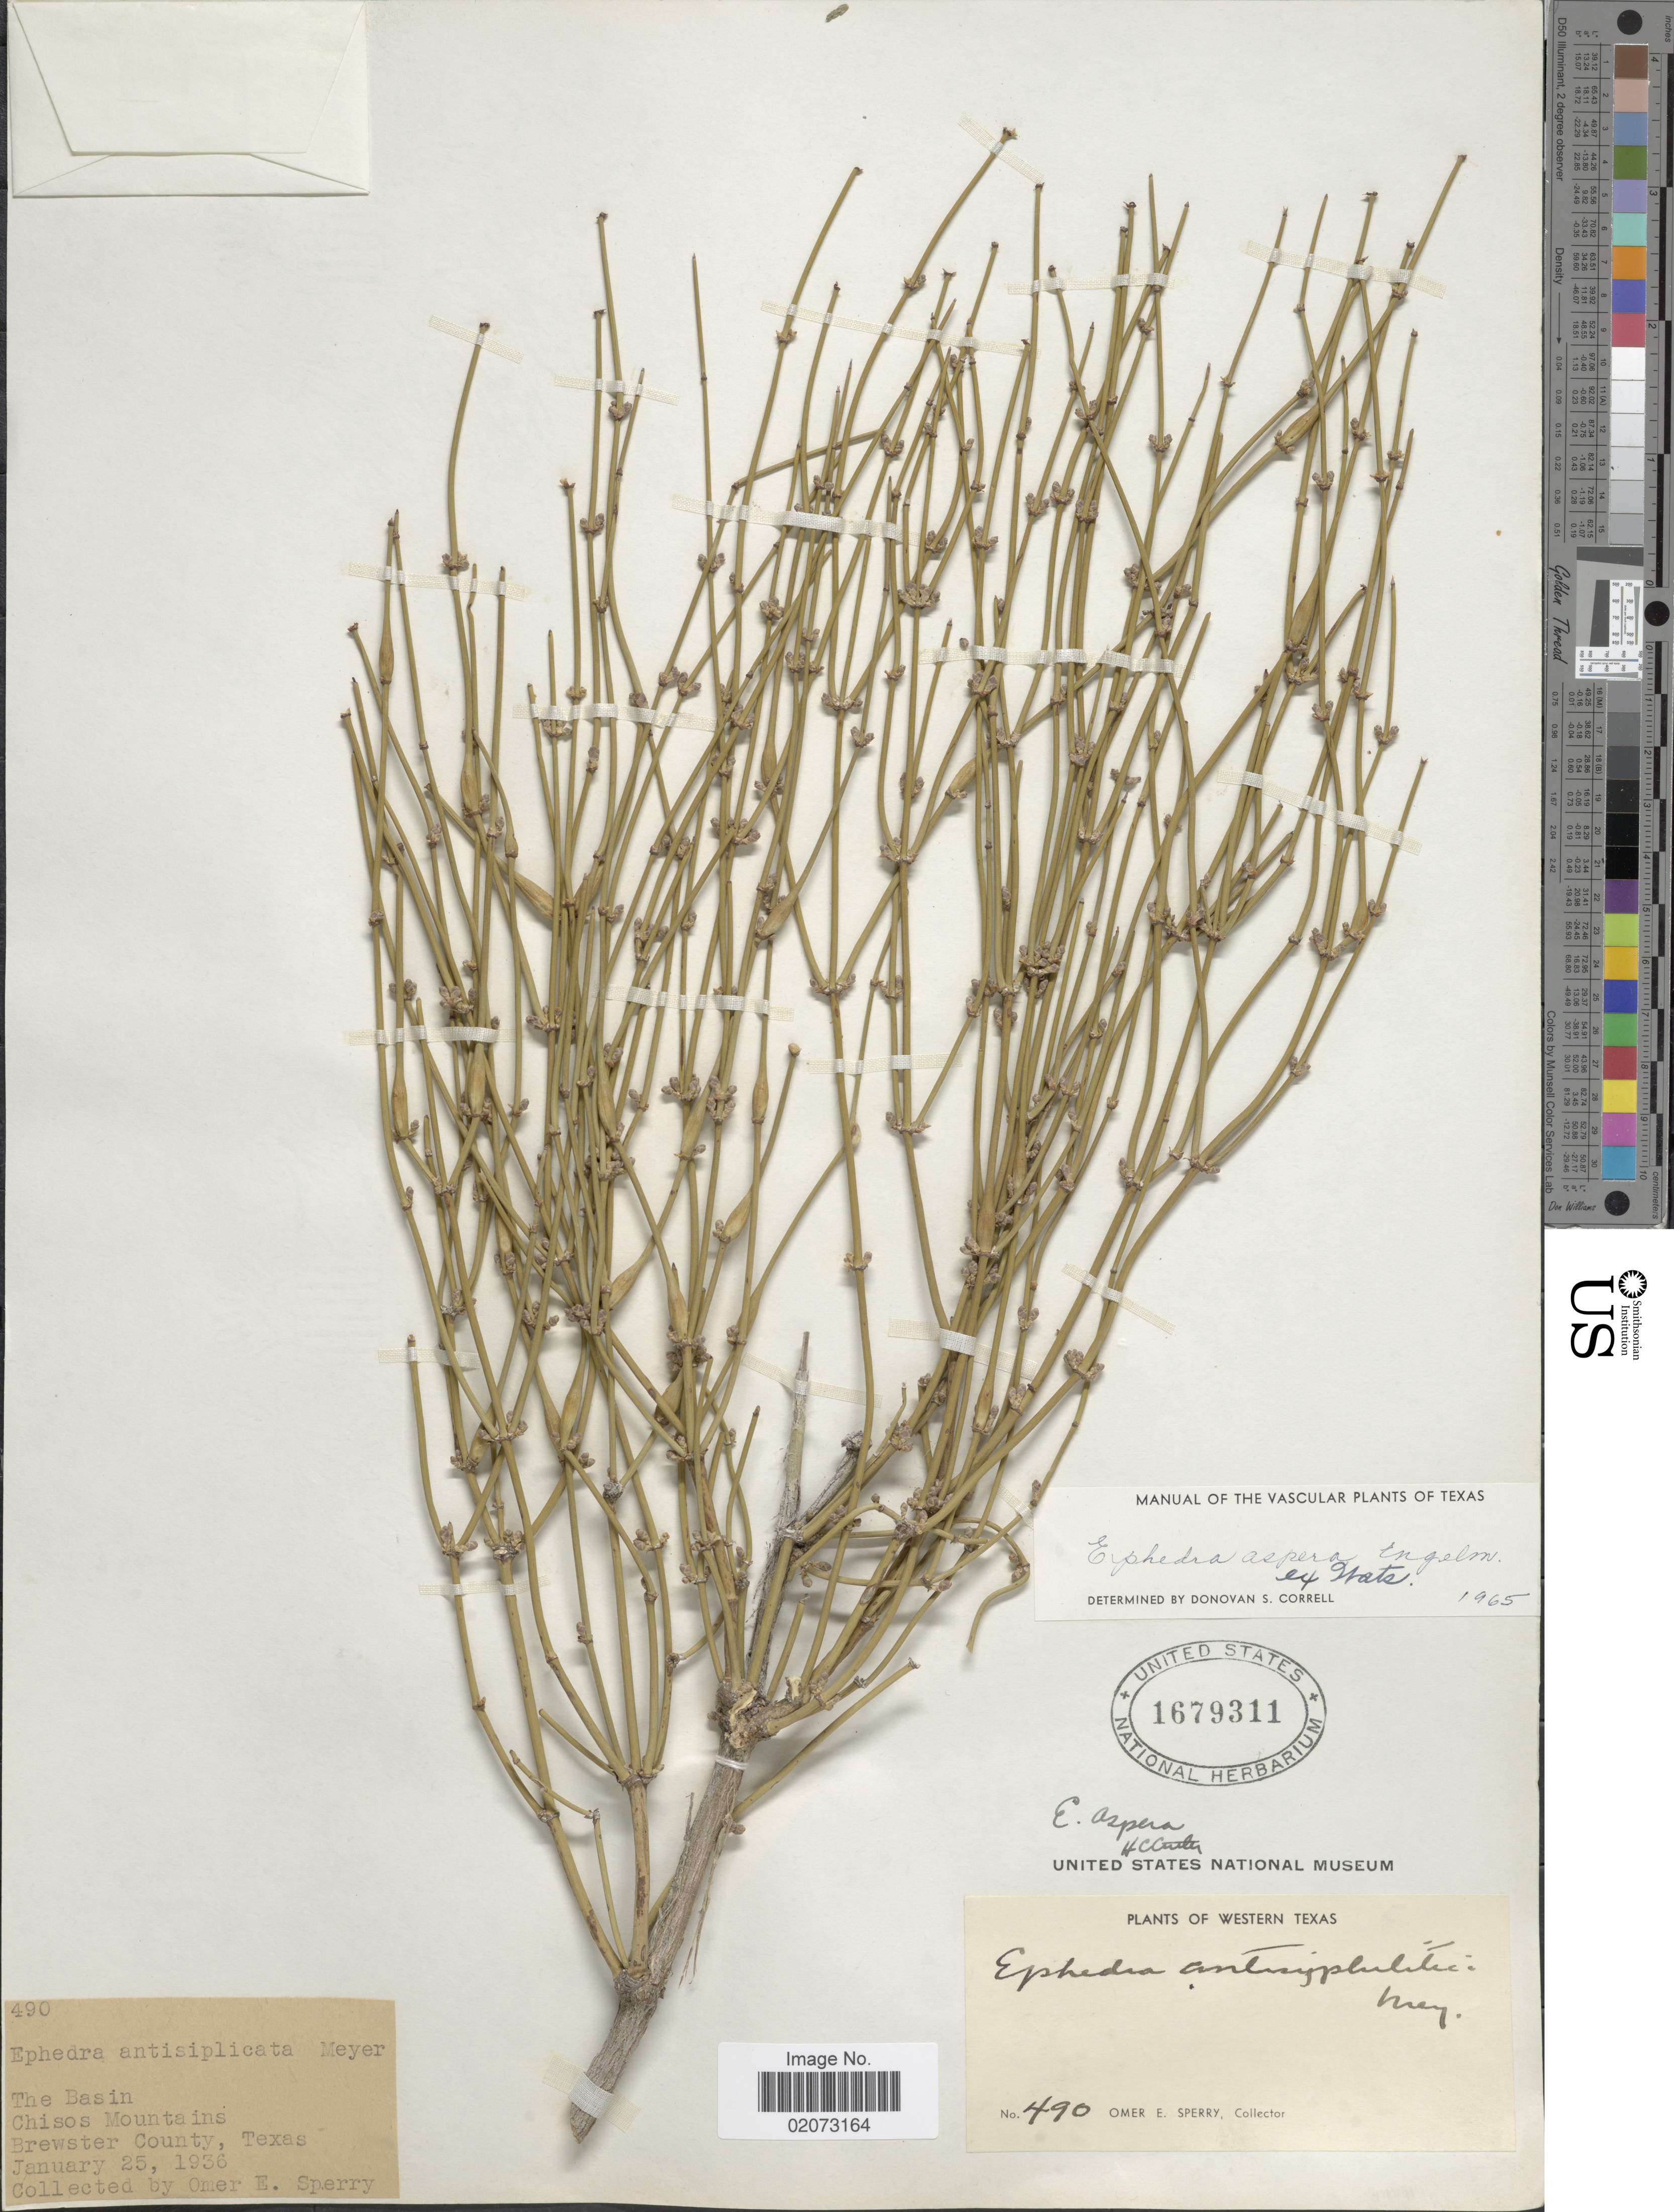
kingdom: Plantae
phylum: Tracheophyta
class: Gnetopsida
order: Ephedrales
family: Ephedraceae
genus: Ephedra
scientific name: Ephedra aspera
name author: Engelm. ex S. Watson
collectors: O. E. Sperry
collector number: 490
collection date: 1936-01-25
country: United States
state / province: Texas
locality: The Basin. Chisos Mountains, Brewster County. Western Texas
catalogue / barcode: US 1679311